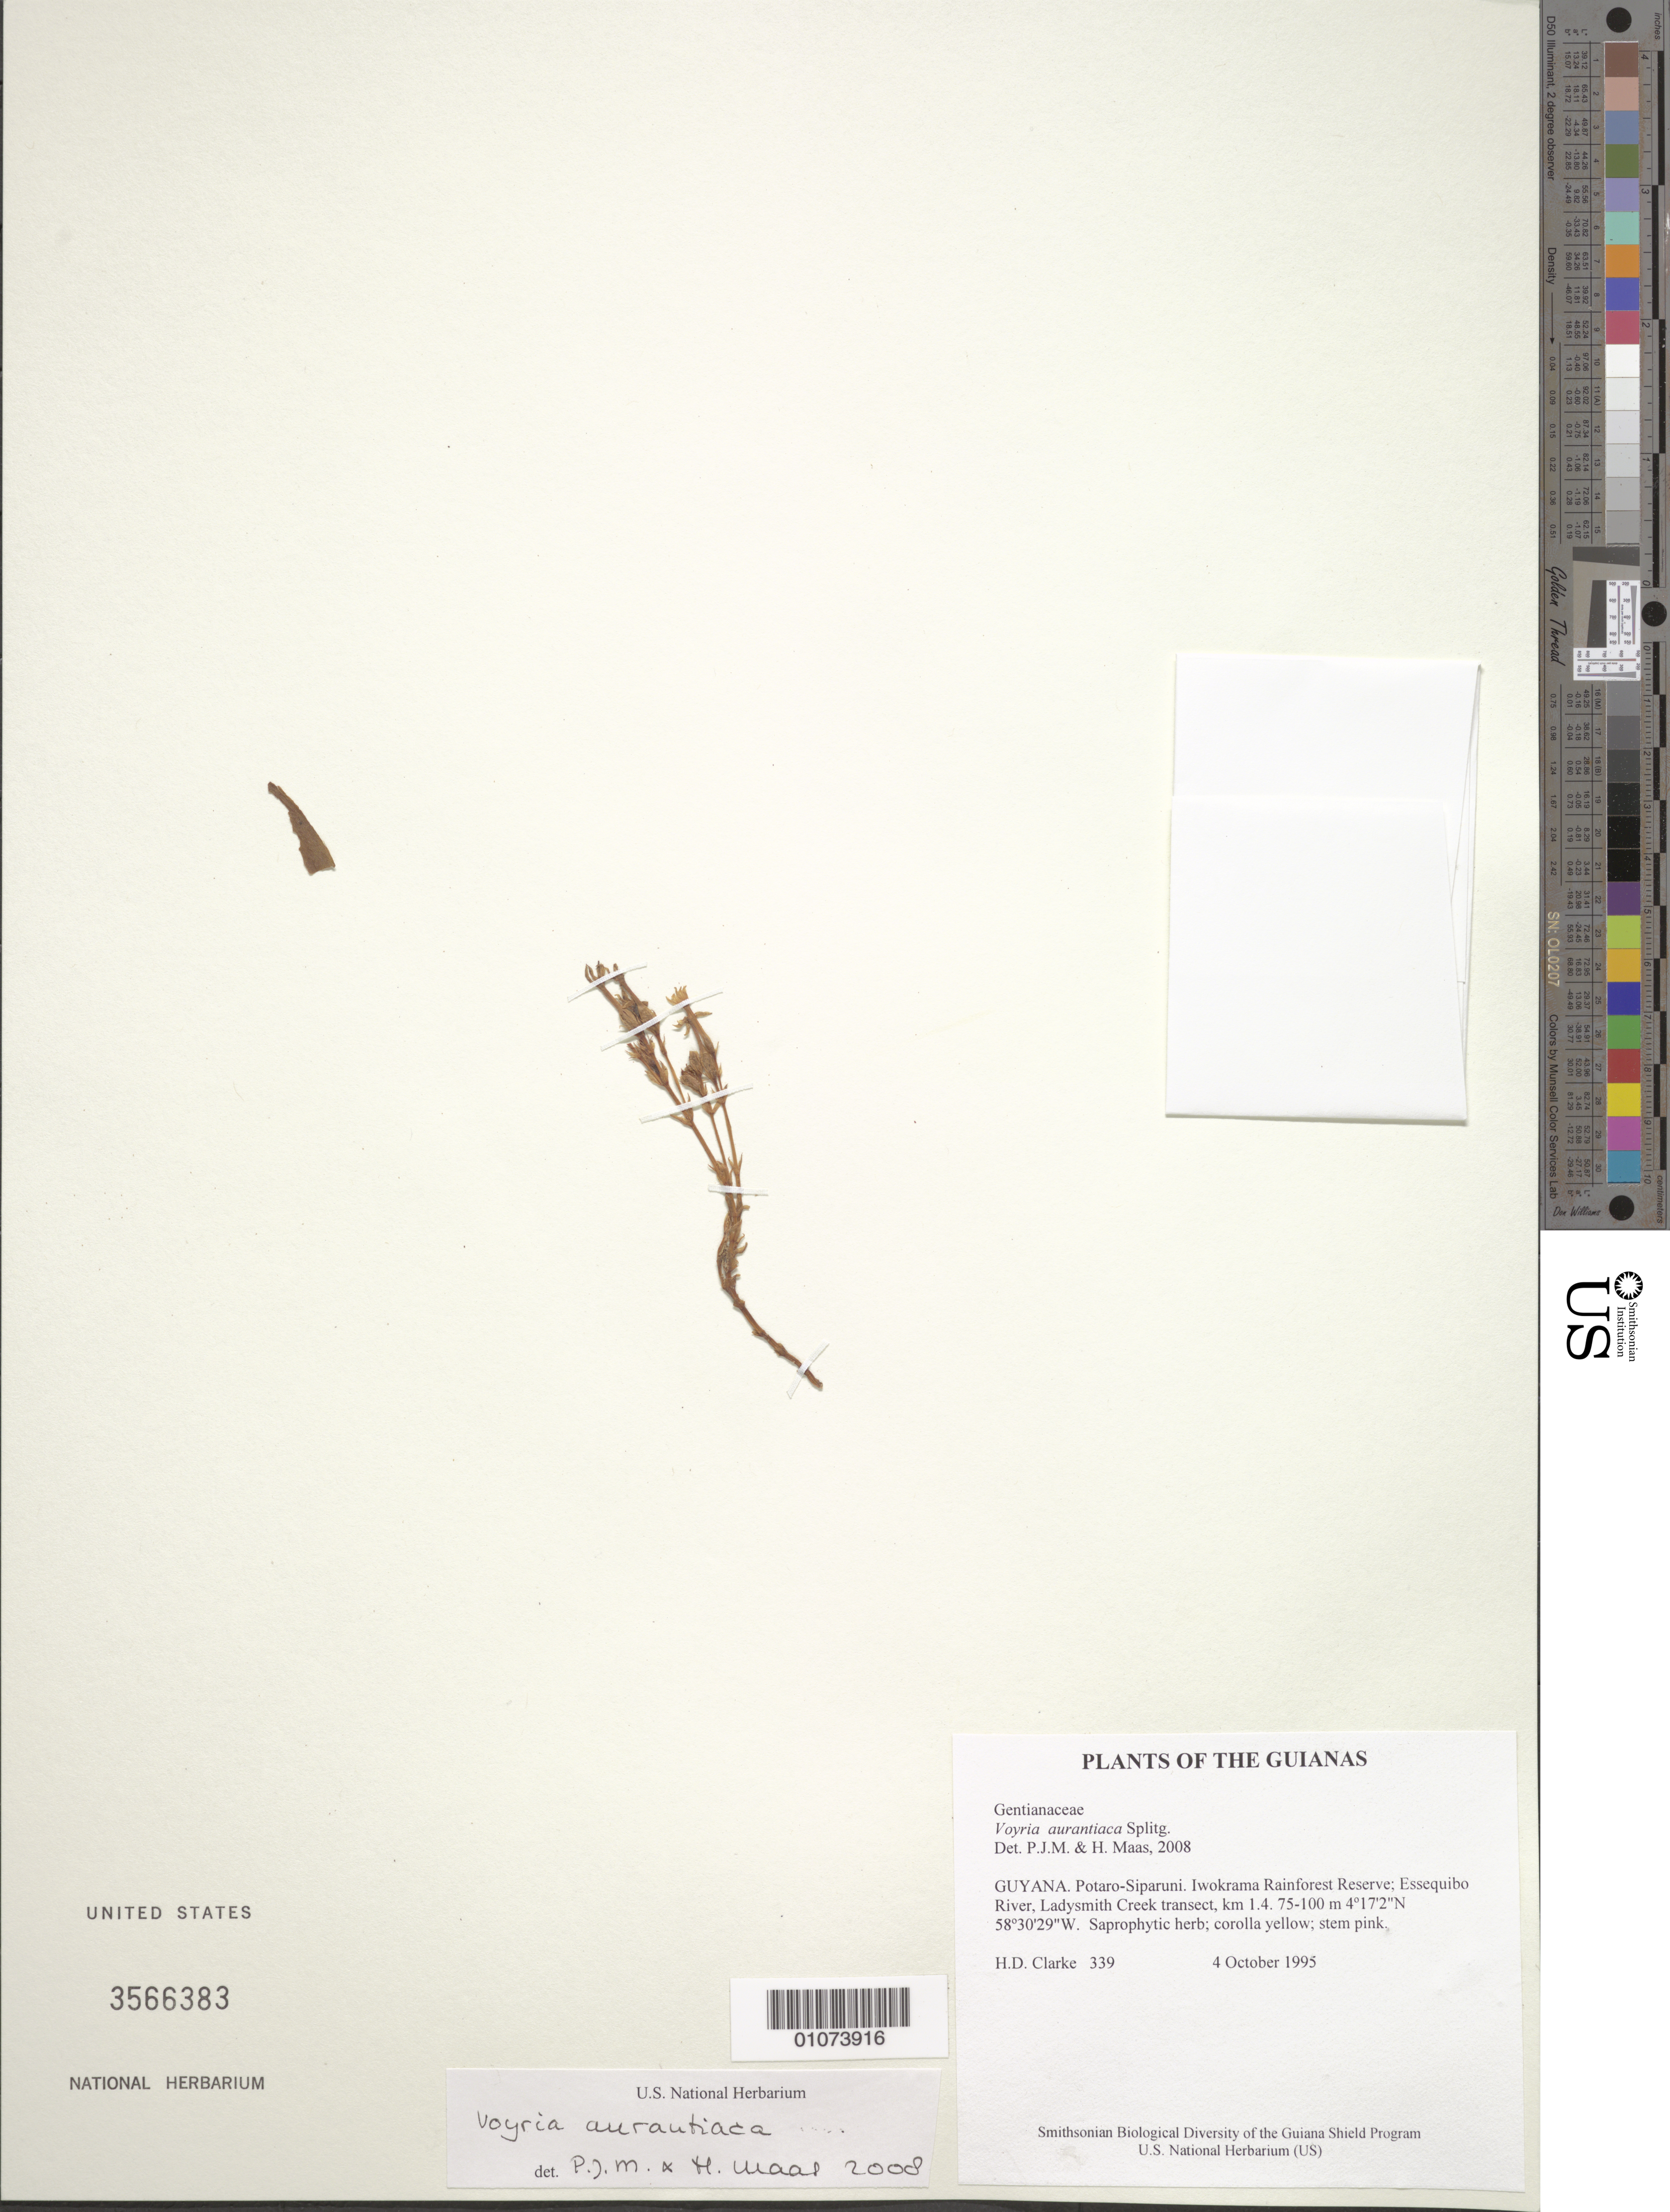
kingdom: Plantae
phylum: Tracheophyta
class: Magnoliopsida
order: Gentianales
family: Gentianaceae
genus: Voyria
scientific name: Voyria acuminata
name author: Benth.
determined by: Maas, Paul J.; Maas, H.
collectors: H. D. Clarke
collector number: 339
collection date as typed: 4 October 1995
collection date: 1995-10-04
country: Guyana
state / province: Potaro-Siparuni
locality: Iwokrama Rainforest Reserve; Essequibo River, Ladysmith Creek transect, km 1.4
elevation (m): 75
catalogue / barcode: US 3566383